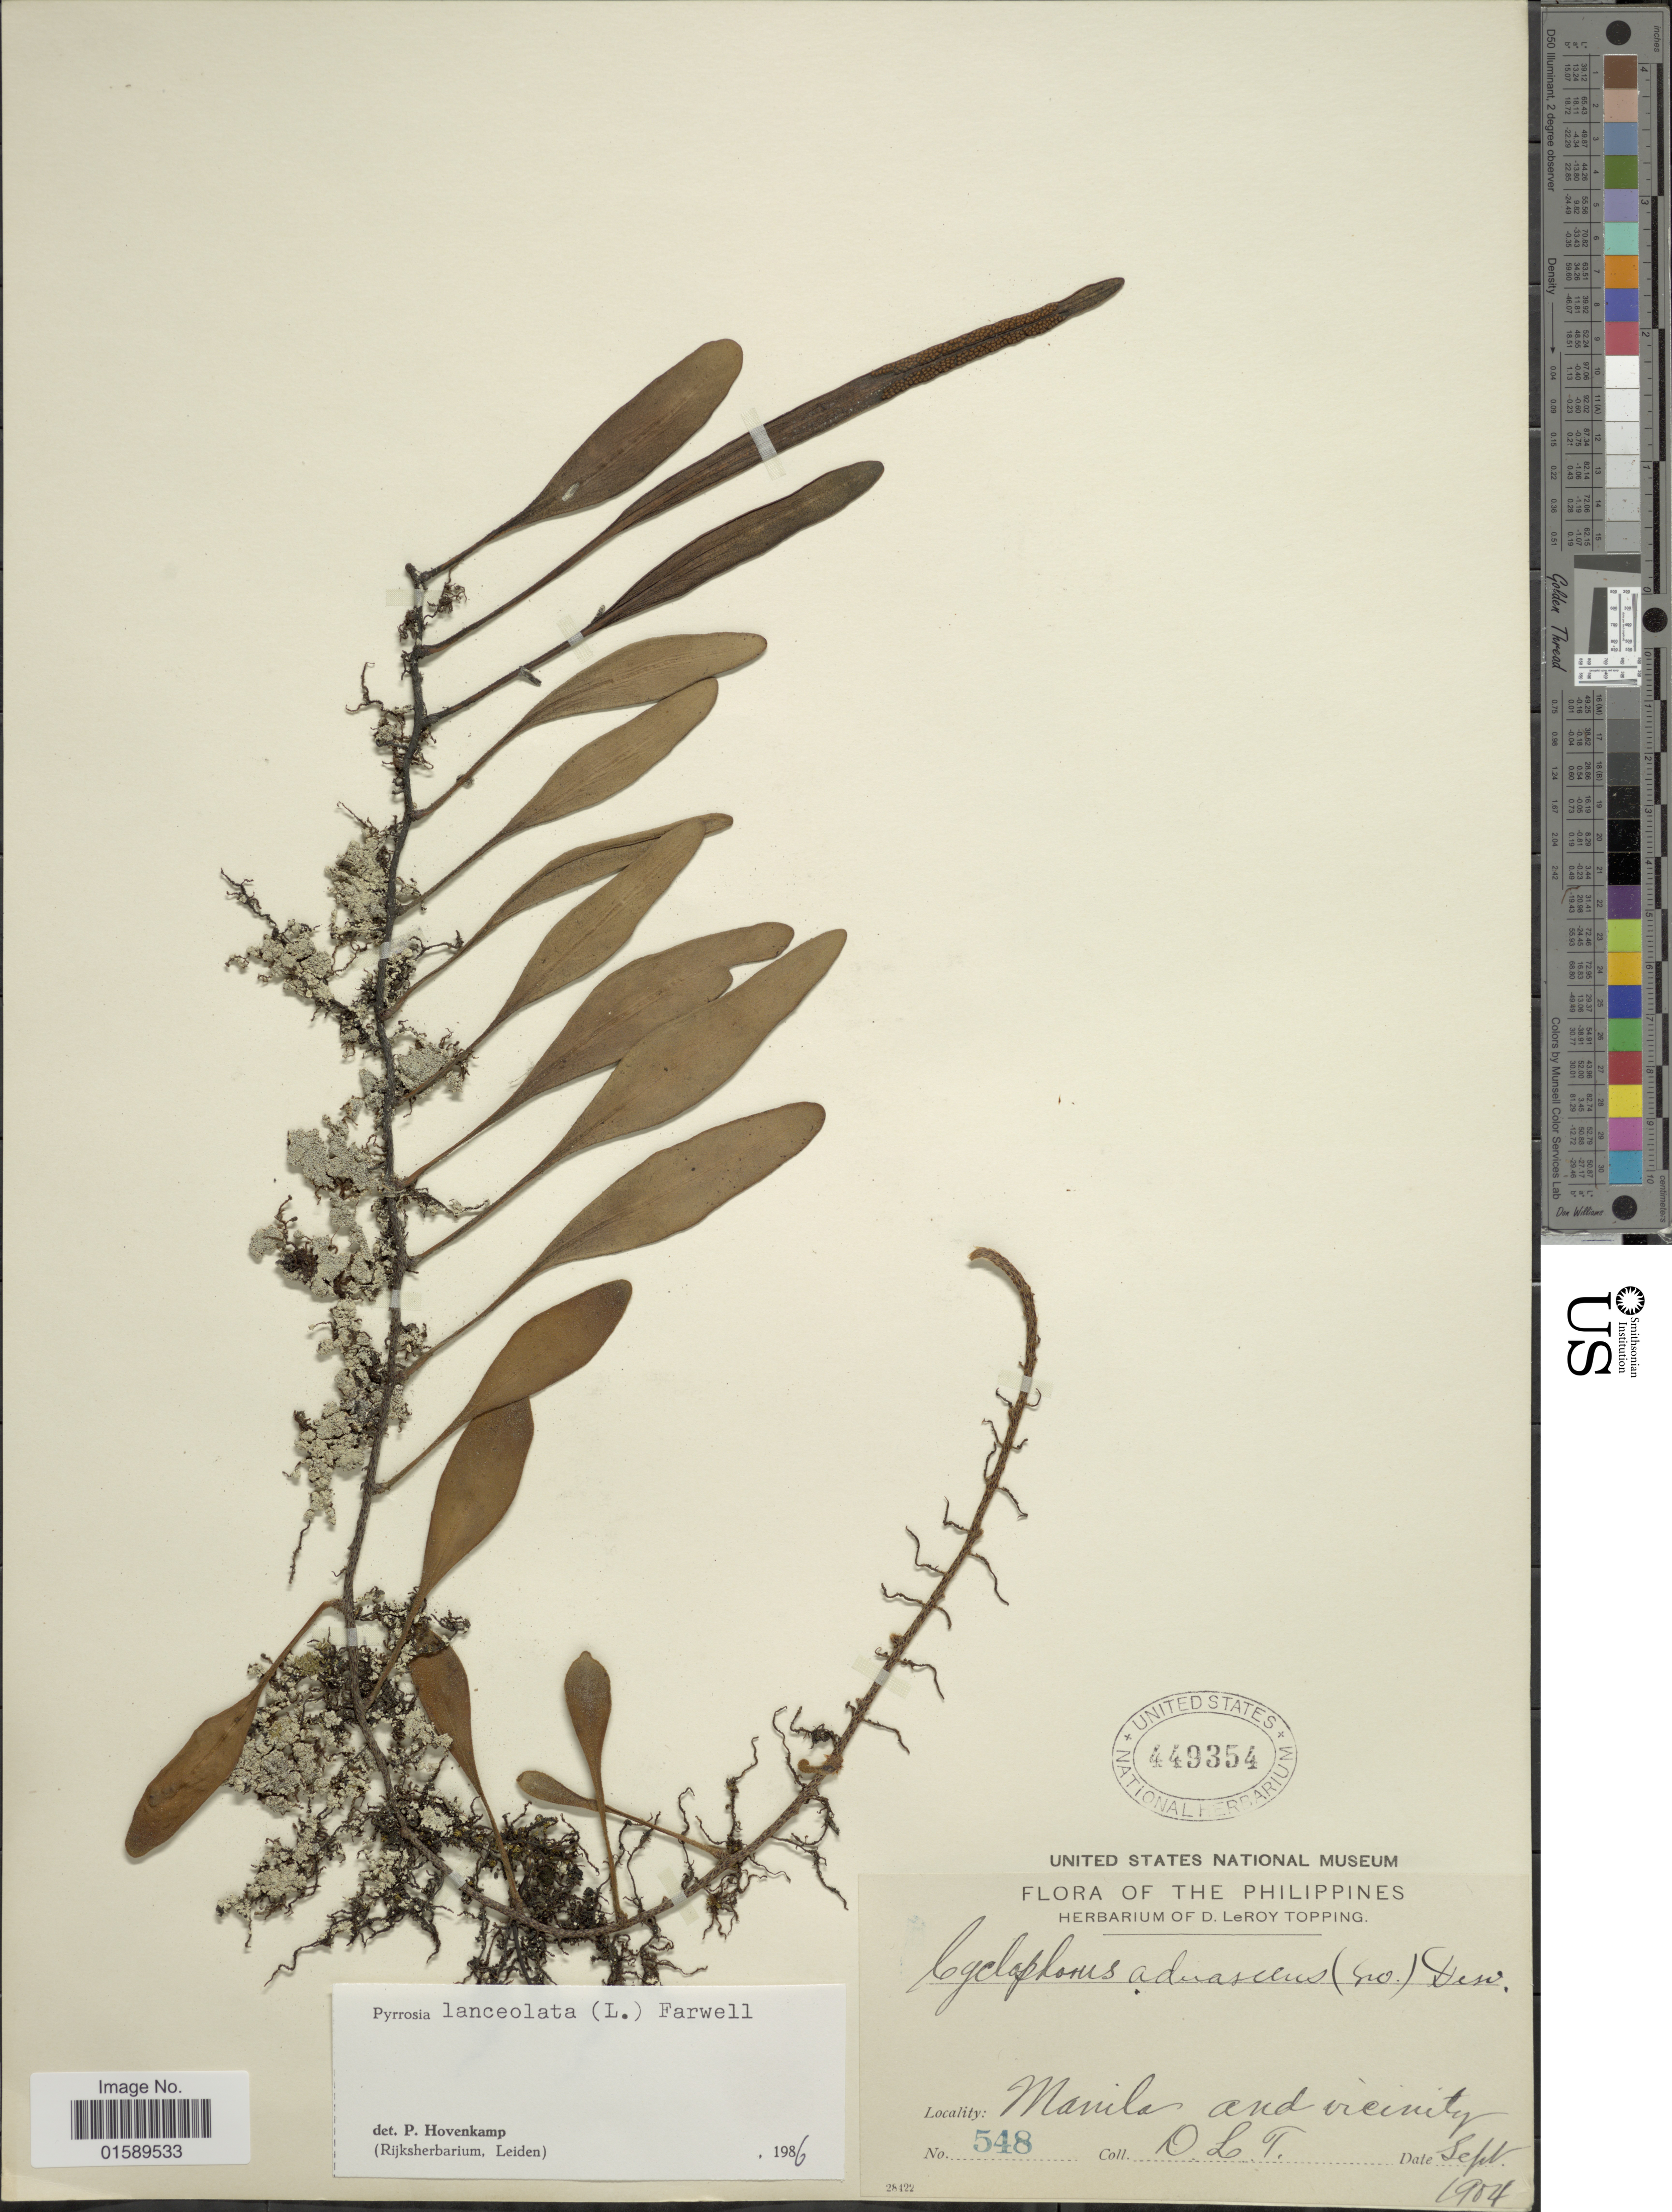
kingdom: Plantae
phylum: Tracheophyta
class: Polypodiopsida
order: Polypodiales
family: Polypodiaceae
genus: Pyrrosia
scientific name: Pyrrosia lanceolata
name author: (L.) Farw.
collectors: D. L. Topping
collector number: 548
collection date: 1904-09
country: Philippines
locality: Manila and vicinity.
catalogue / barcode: US 449354